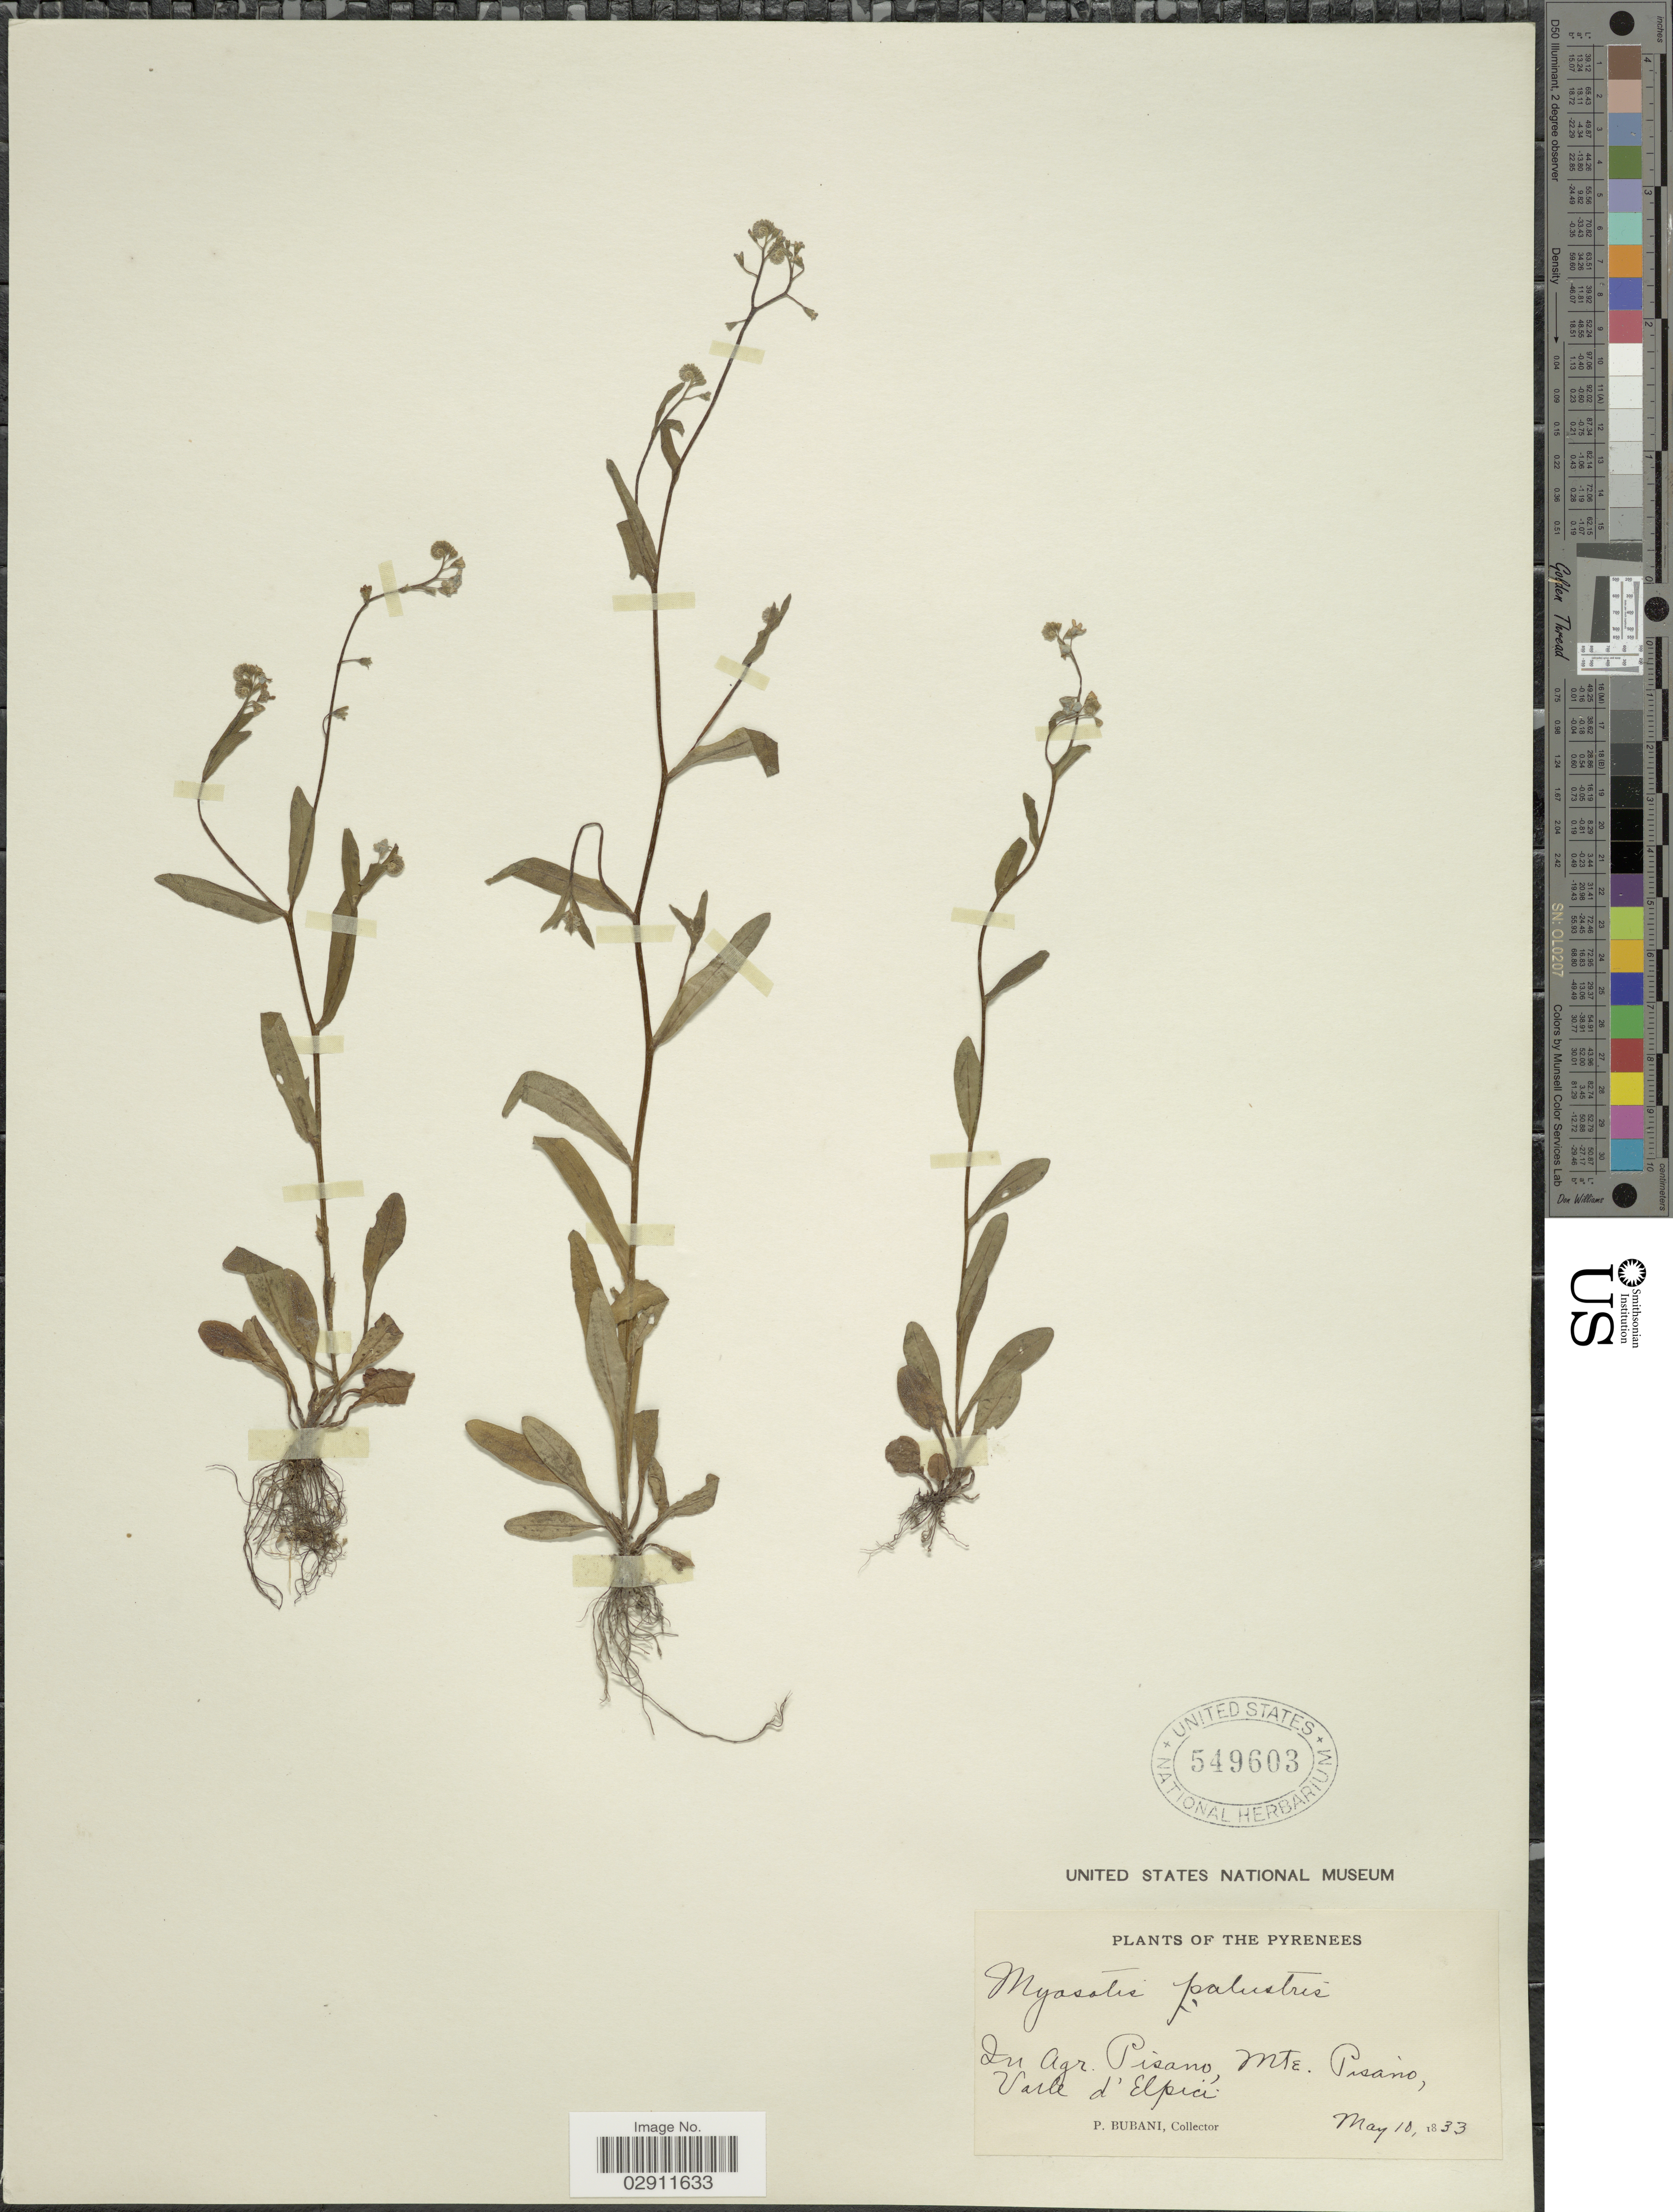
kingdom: Plantae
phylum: Tracheophyta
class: Magnoliopsida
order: Boraginales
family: Boraginaceae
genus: Myosotis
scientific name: Myosotis palustris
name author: L.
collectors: P. Bubani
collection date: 1833-05-10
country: Italy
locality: In agr. Pisano, Mte. Pisano, Valle d'Elpicí.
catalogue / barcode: US 549603